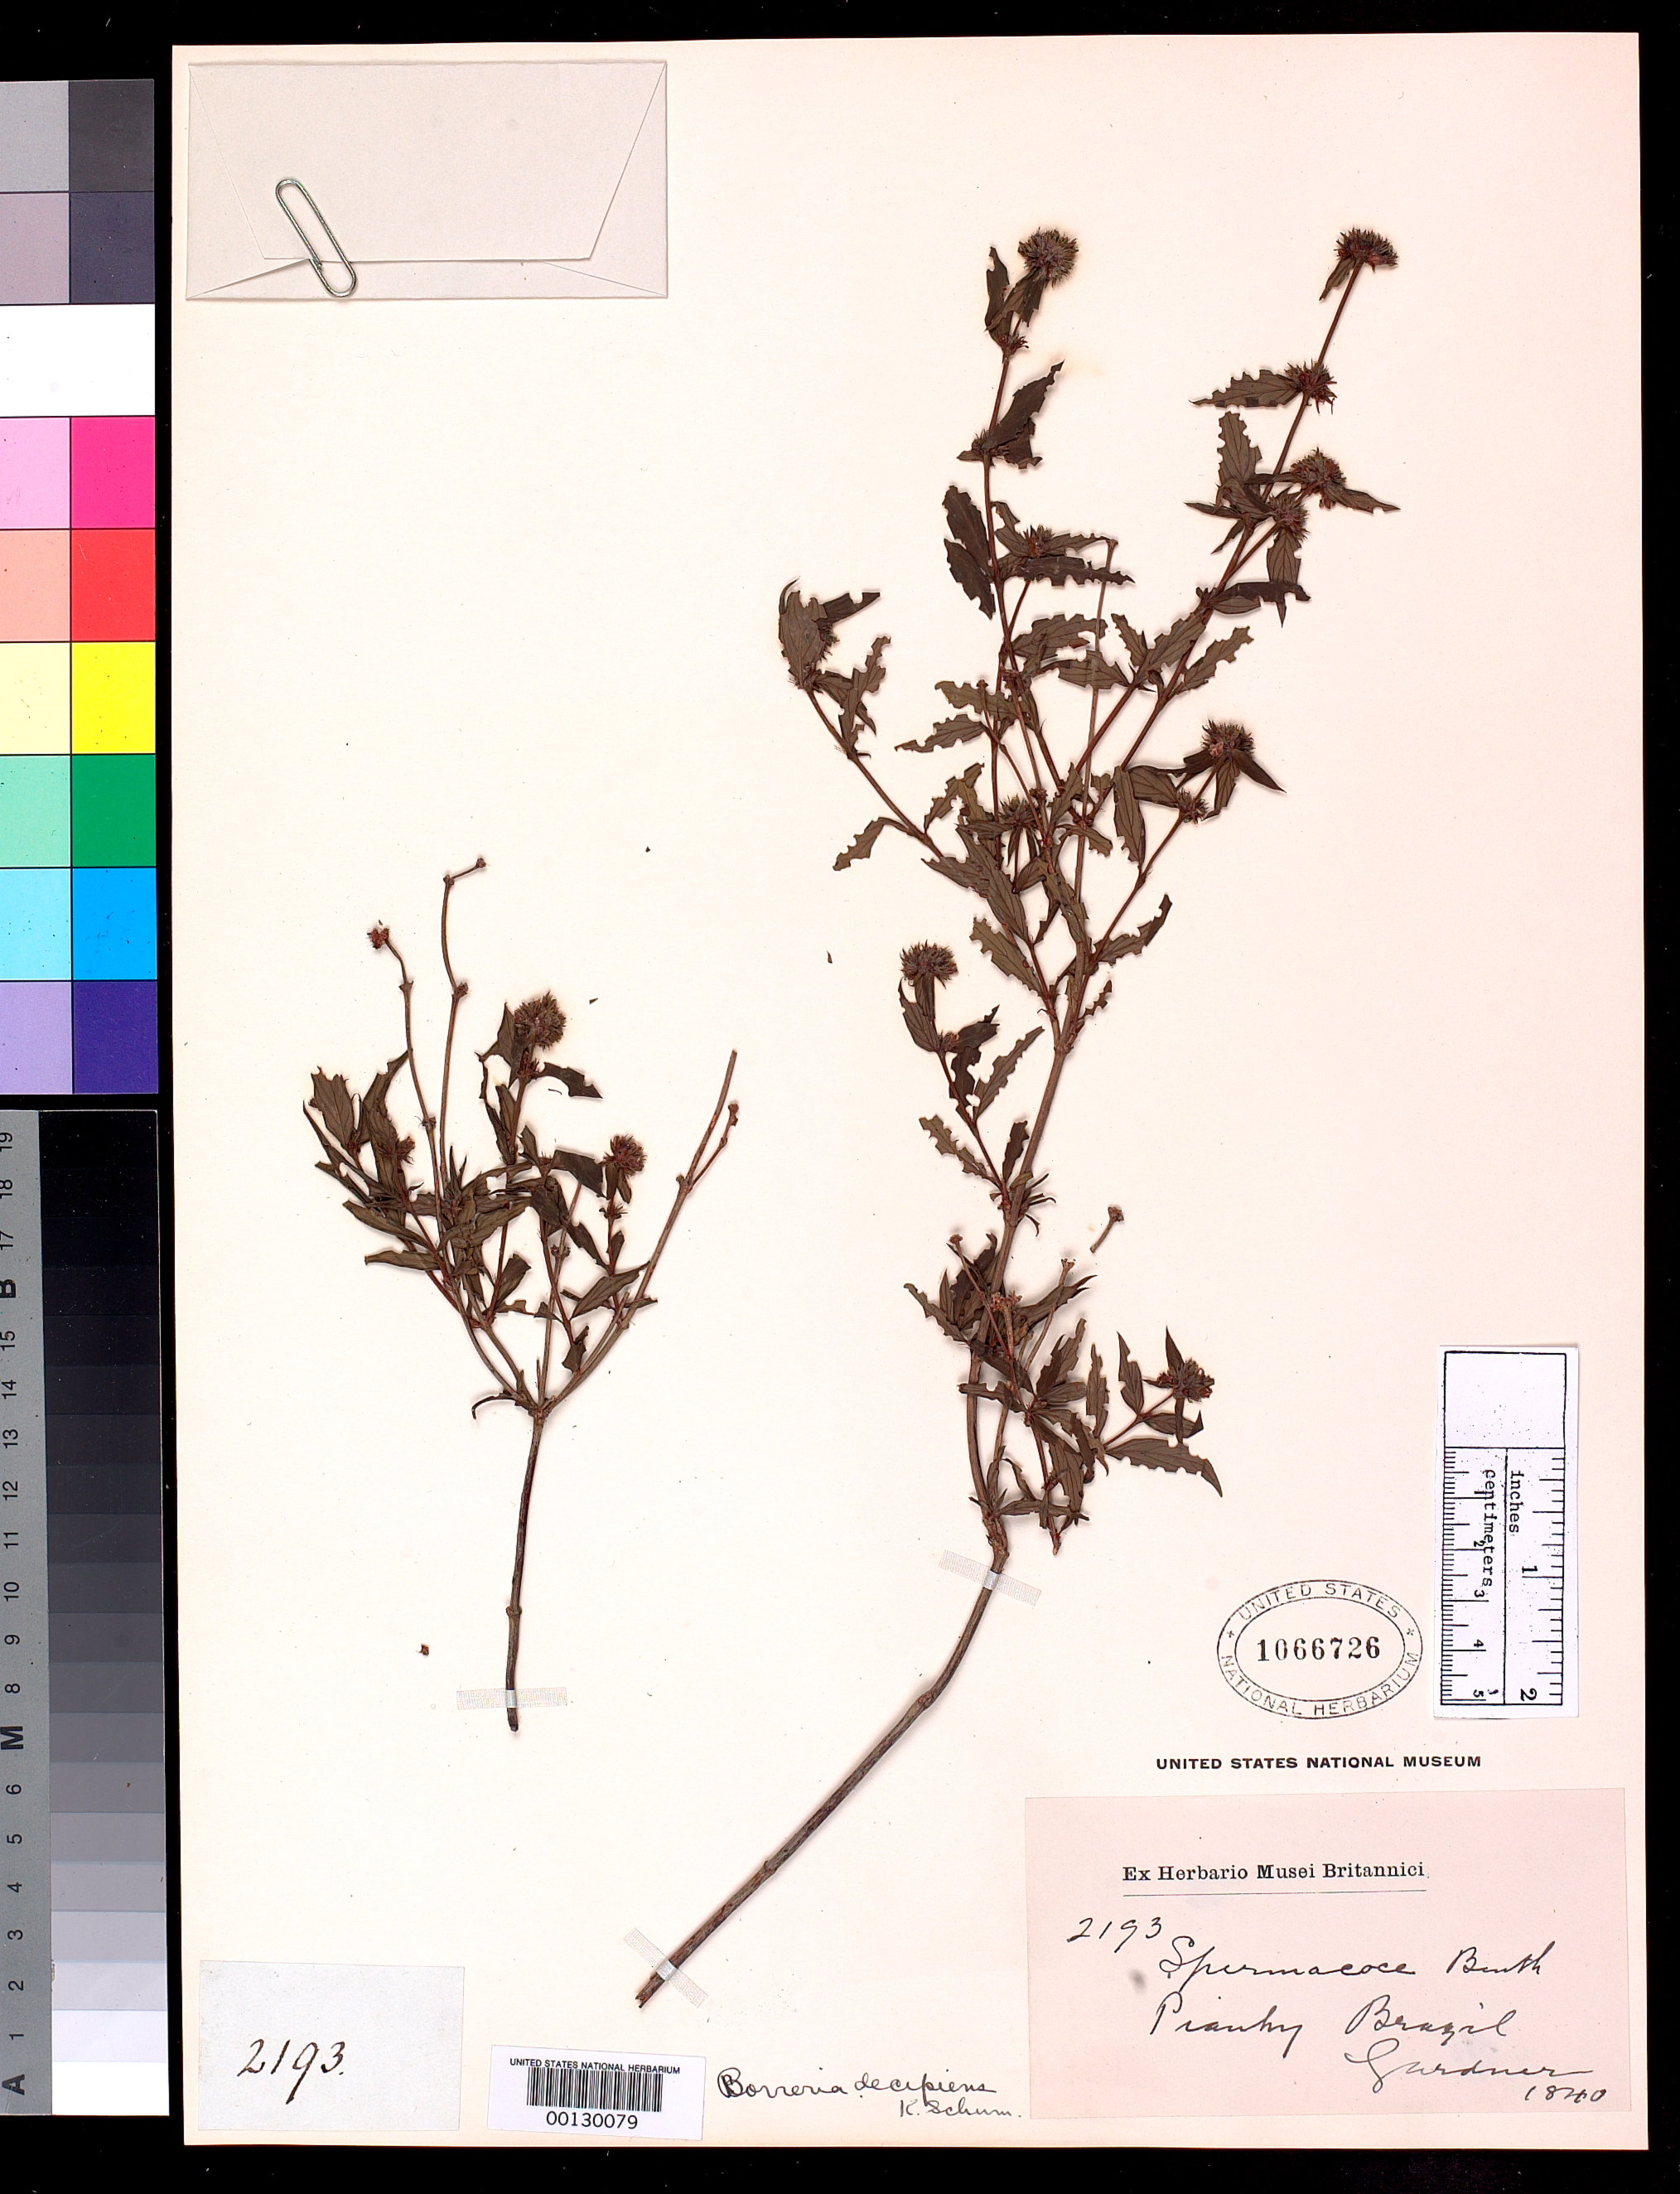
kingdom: Plantae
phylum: Tracheophyta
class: Magnoliopsida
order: Gentianales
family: Rubiaceae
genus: Borreria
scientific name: Borreria decipiens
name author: K. Schum. in Mart.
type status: Isotype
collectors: G. Gardner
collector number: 2193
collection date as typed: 1840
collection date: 1840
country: Brazil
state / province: Piauí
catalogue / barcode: US 1066726